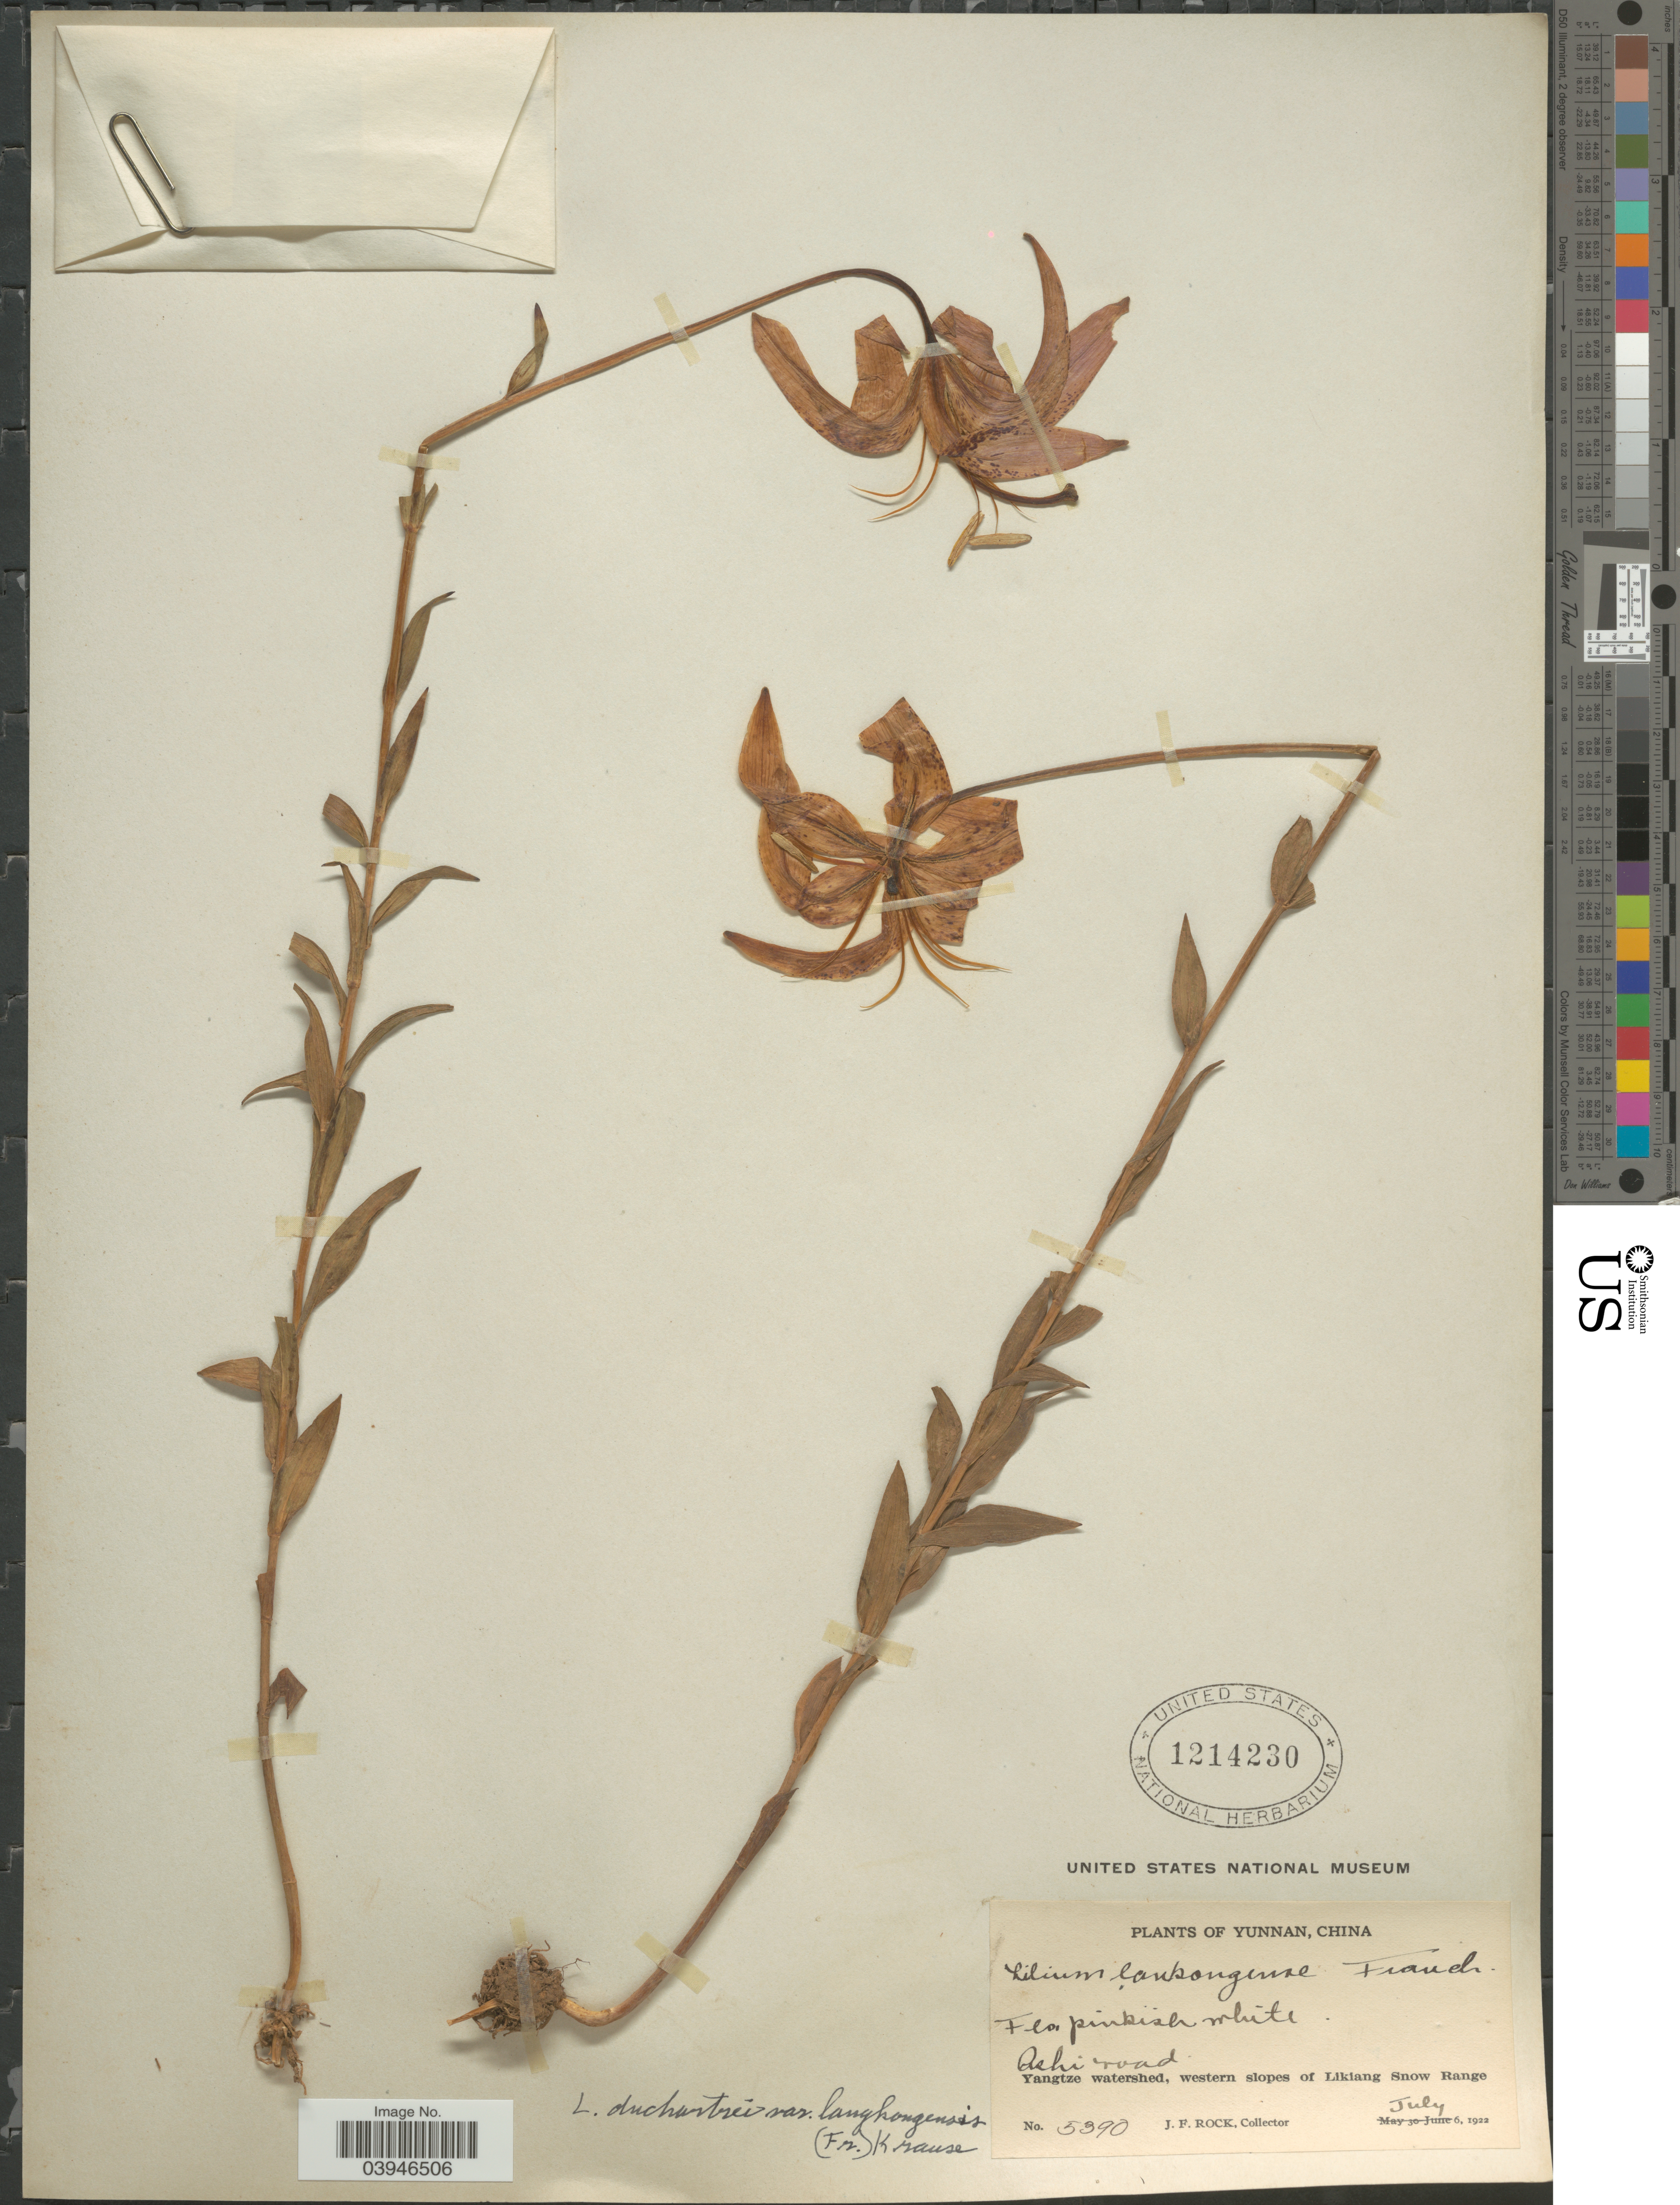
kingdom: Plantae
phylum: Tracheophyta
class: Liliopsida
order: Liliales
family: Liliaceae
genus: Lilium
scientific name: Lilium lankongense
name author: Franch.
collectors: J. Rock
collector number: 5390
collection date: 1922-07-06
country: China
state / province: Yunnan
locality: Ashi [interpreted] road. Yangtze watershed, western slopes of Likiang Snow Range.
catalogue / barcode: US 1214230